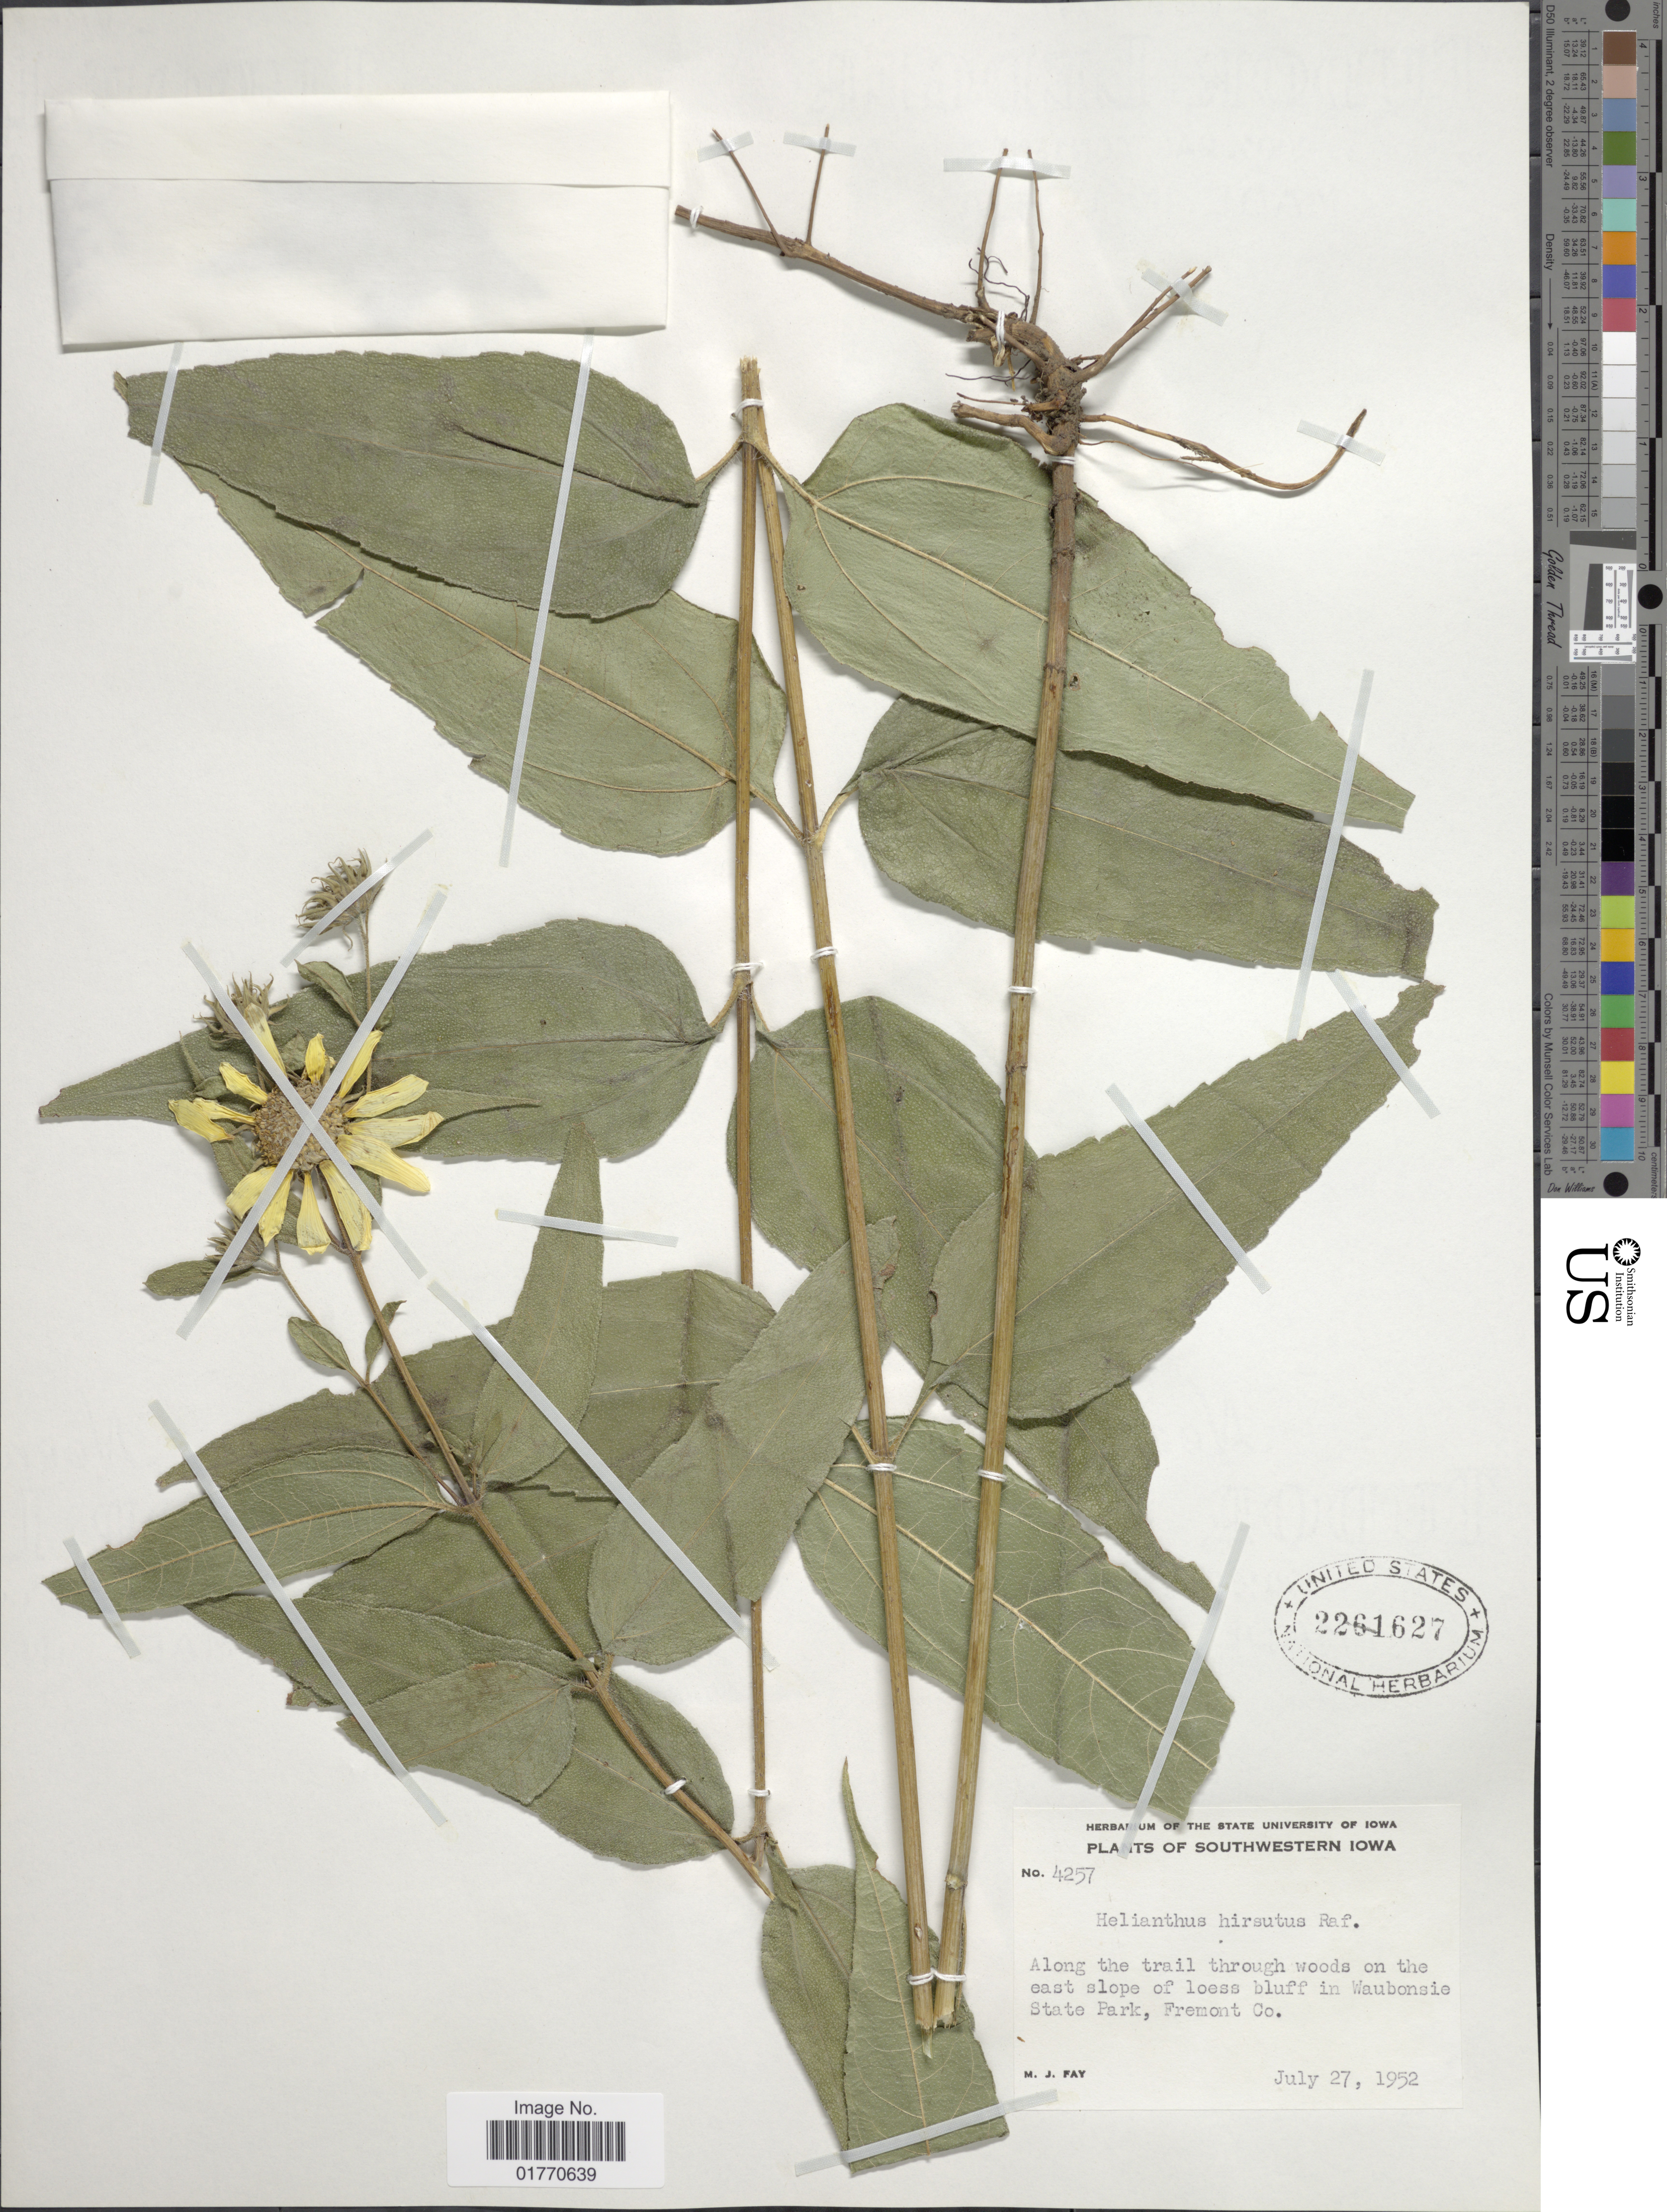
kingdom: Plantae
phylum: Tracheophyta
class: Magnoliopsida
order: Asterales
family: Asteraceae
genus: Helianthus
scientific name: Helianthus hirsutus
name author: Raf.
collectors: M. Fay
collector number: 4257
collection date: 1952-07-27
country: United States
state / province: Iowa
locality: Southwestern Iowa, along the trail through woods on the east slope of loess bluff in Waubonsie State Park, Fremont Co.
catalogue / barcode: US 2261627